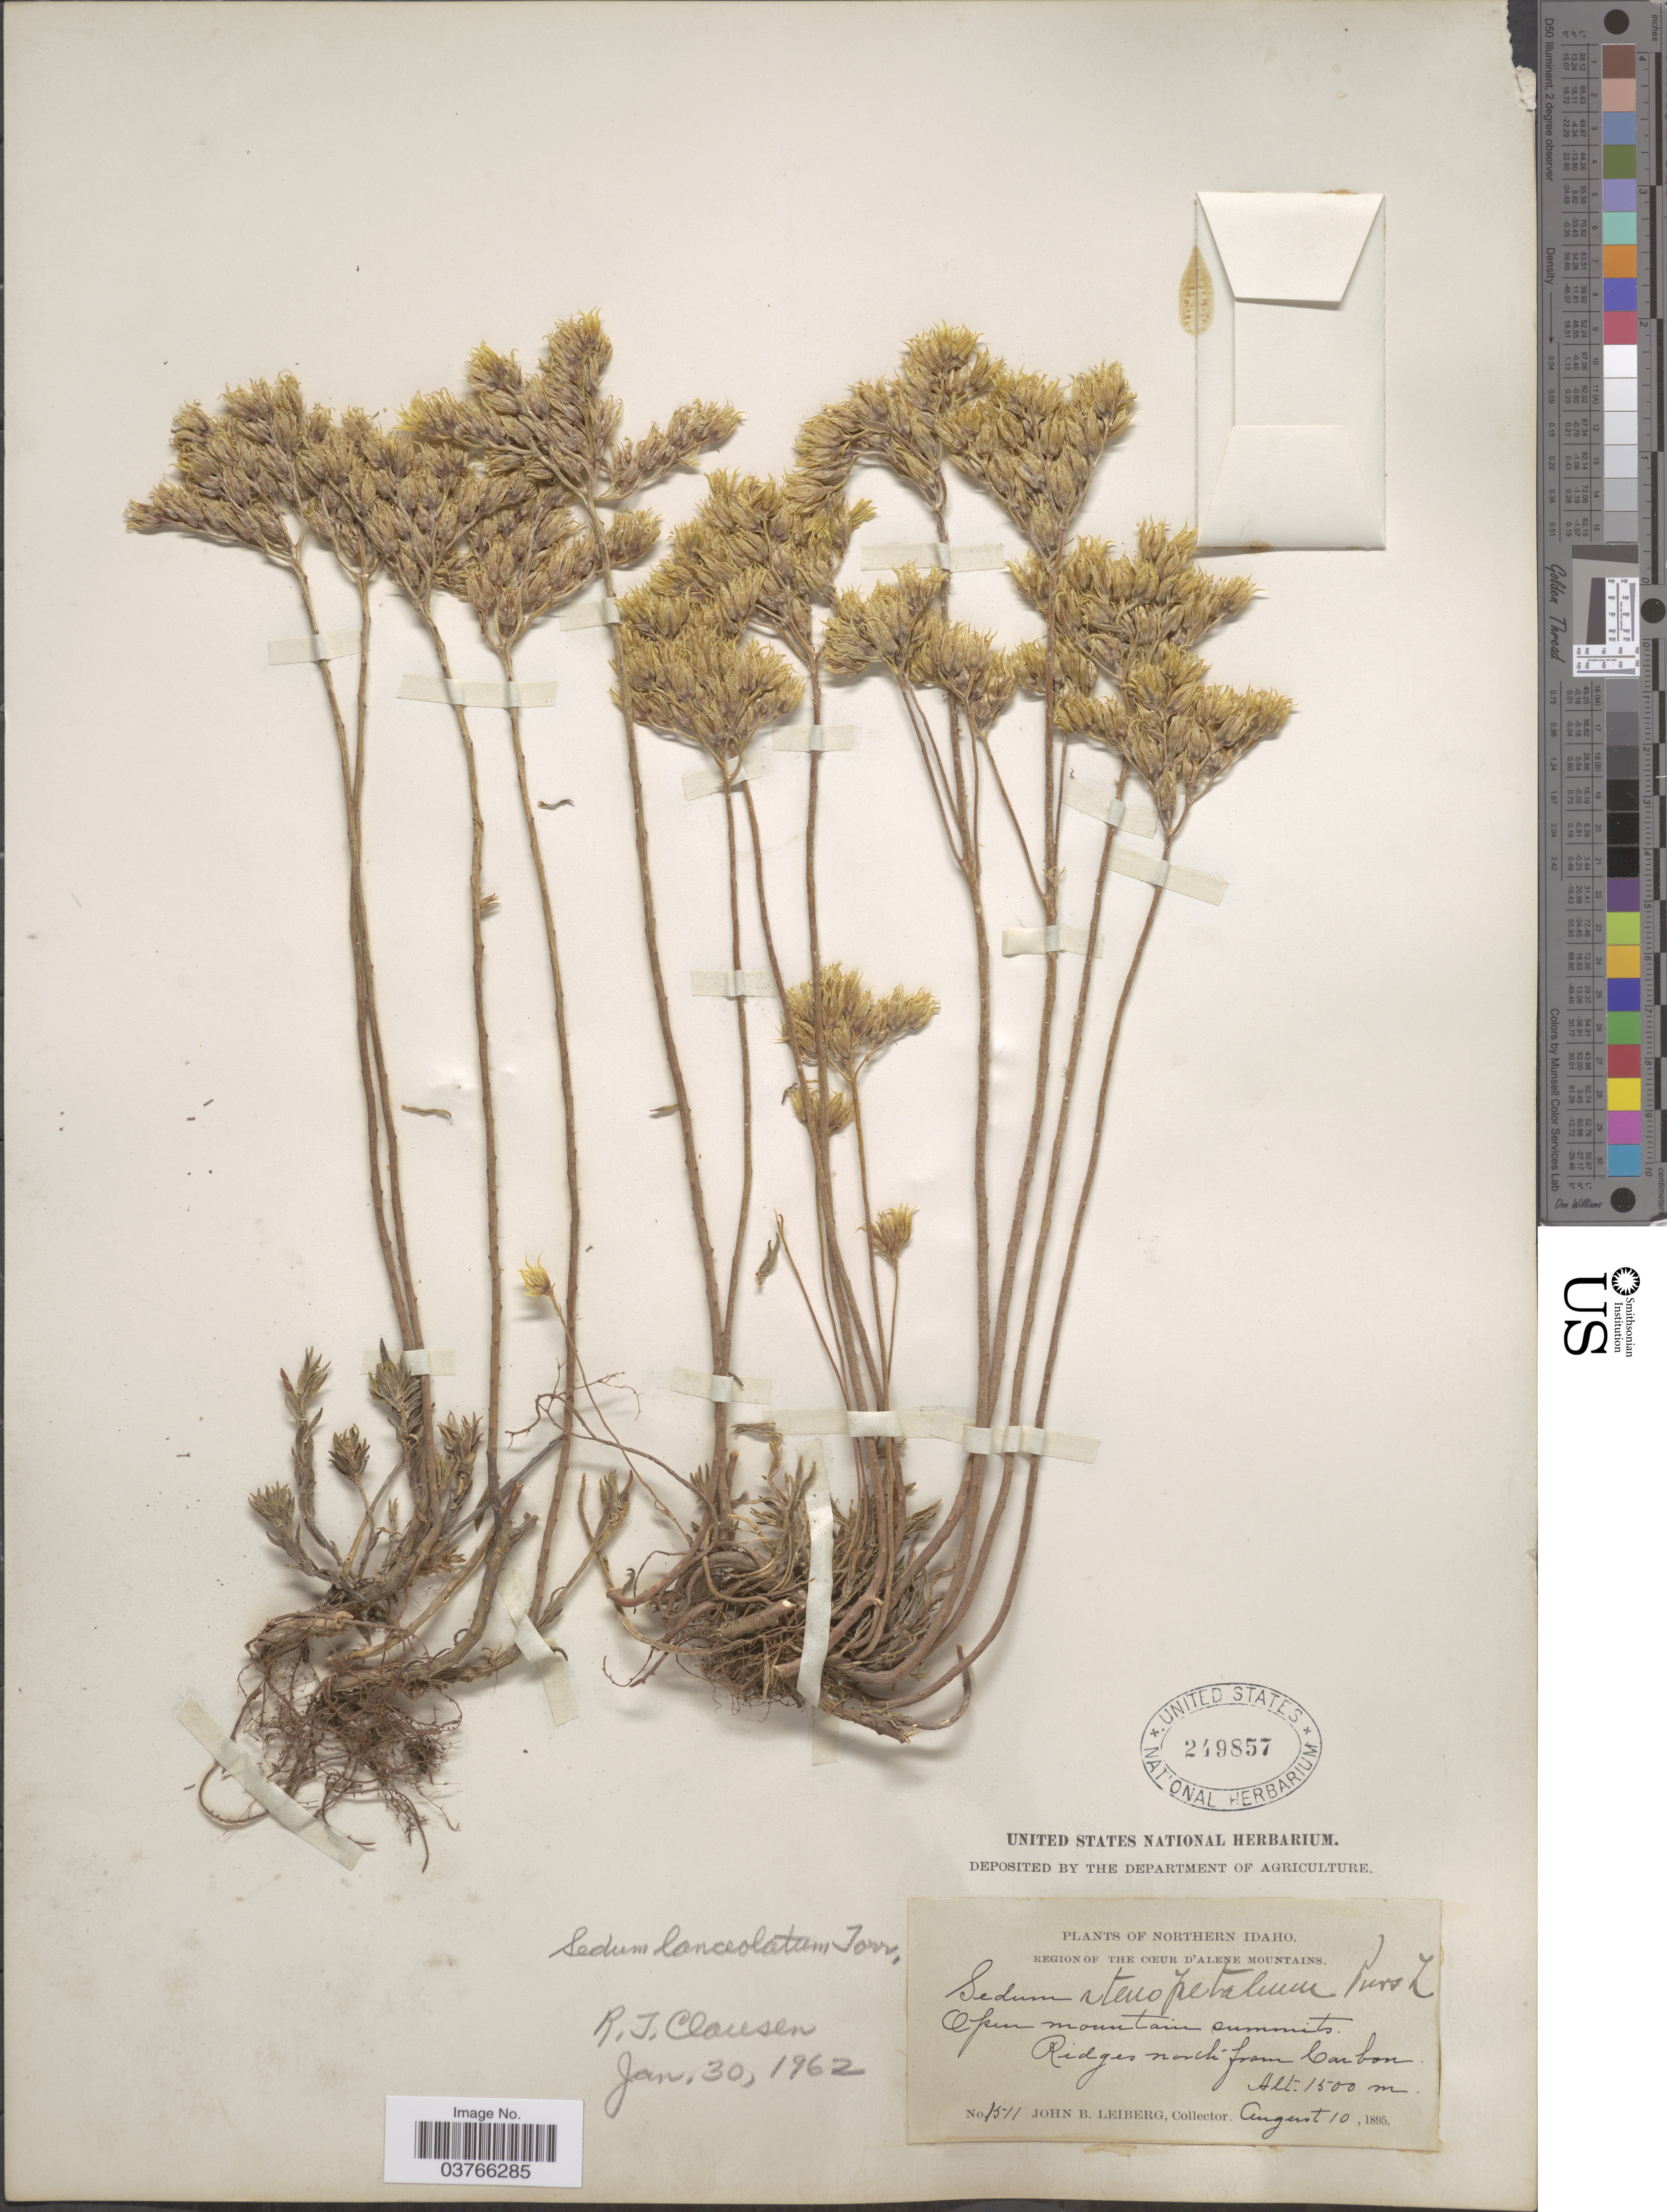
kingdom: Plantae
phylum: Tracheophyta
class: Magnoliopsida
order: Saxifragales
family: Crassulaceae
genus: Sedum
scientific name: Sedum lanceolatum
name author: Torr.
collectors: J. B. Leiberg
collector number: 1511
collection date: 1895-08-10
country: United States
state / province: Idaho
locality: Northern Idaho. Region of the Cœur d'Alene Mountains. Open mountain summits. Ridges north from Carbon.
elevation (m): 1500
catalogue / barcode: US 249857